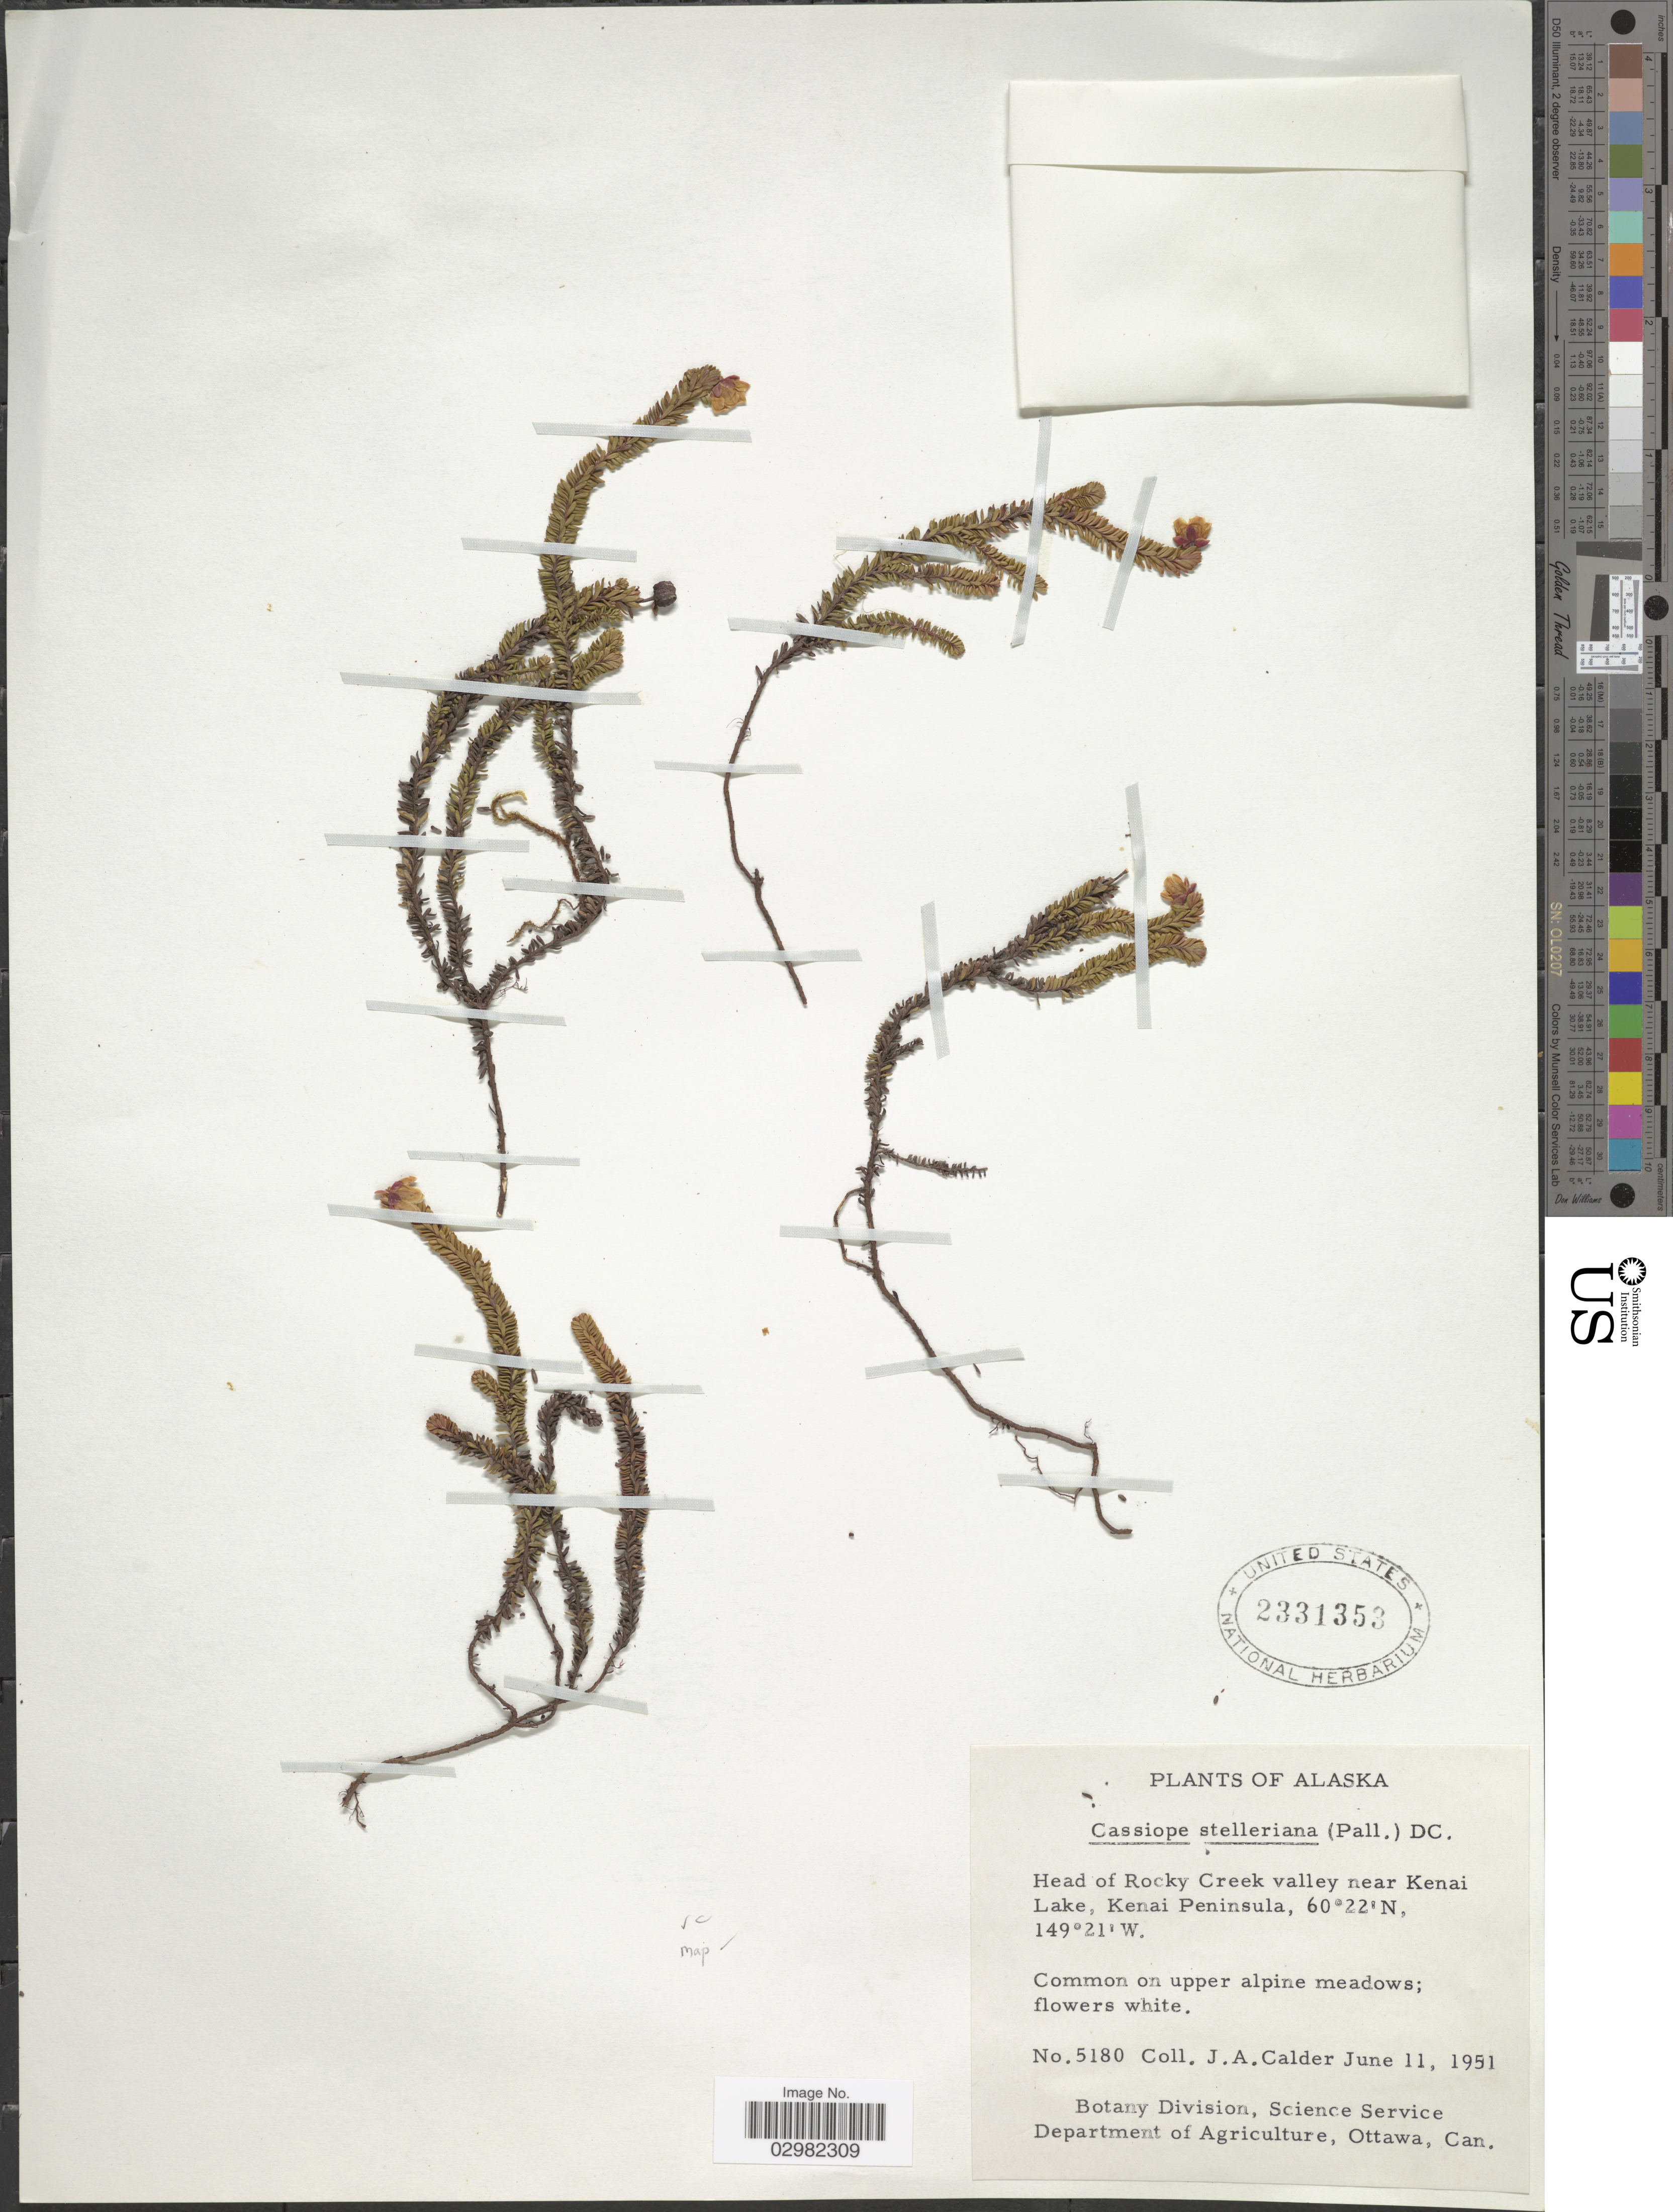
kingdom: Plantae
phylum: Tracheophyta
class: Magnoliopsida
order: Ericales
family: Ericaceae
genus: Harrimanella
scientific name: Harrimanella stelleriana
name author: (Pall.) Coville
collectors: J. A. Calder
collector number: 5180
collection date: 1951-06-11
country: United States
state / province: Alaska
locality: Head of Rocky Creek valley near Kenai Lake, Kenai Peninsula.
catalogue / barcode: US 2331353